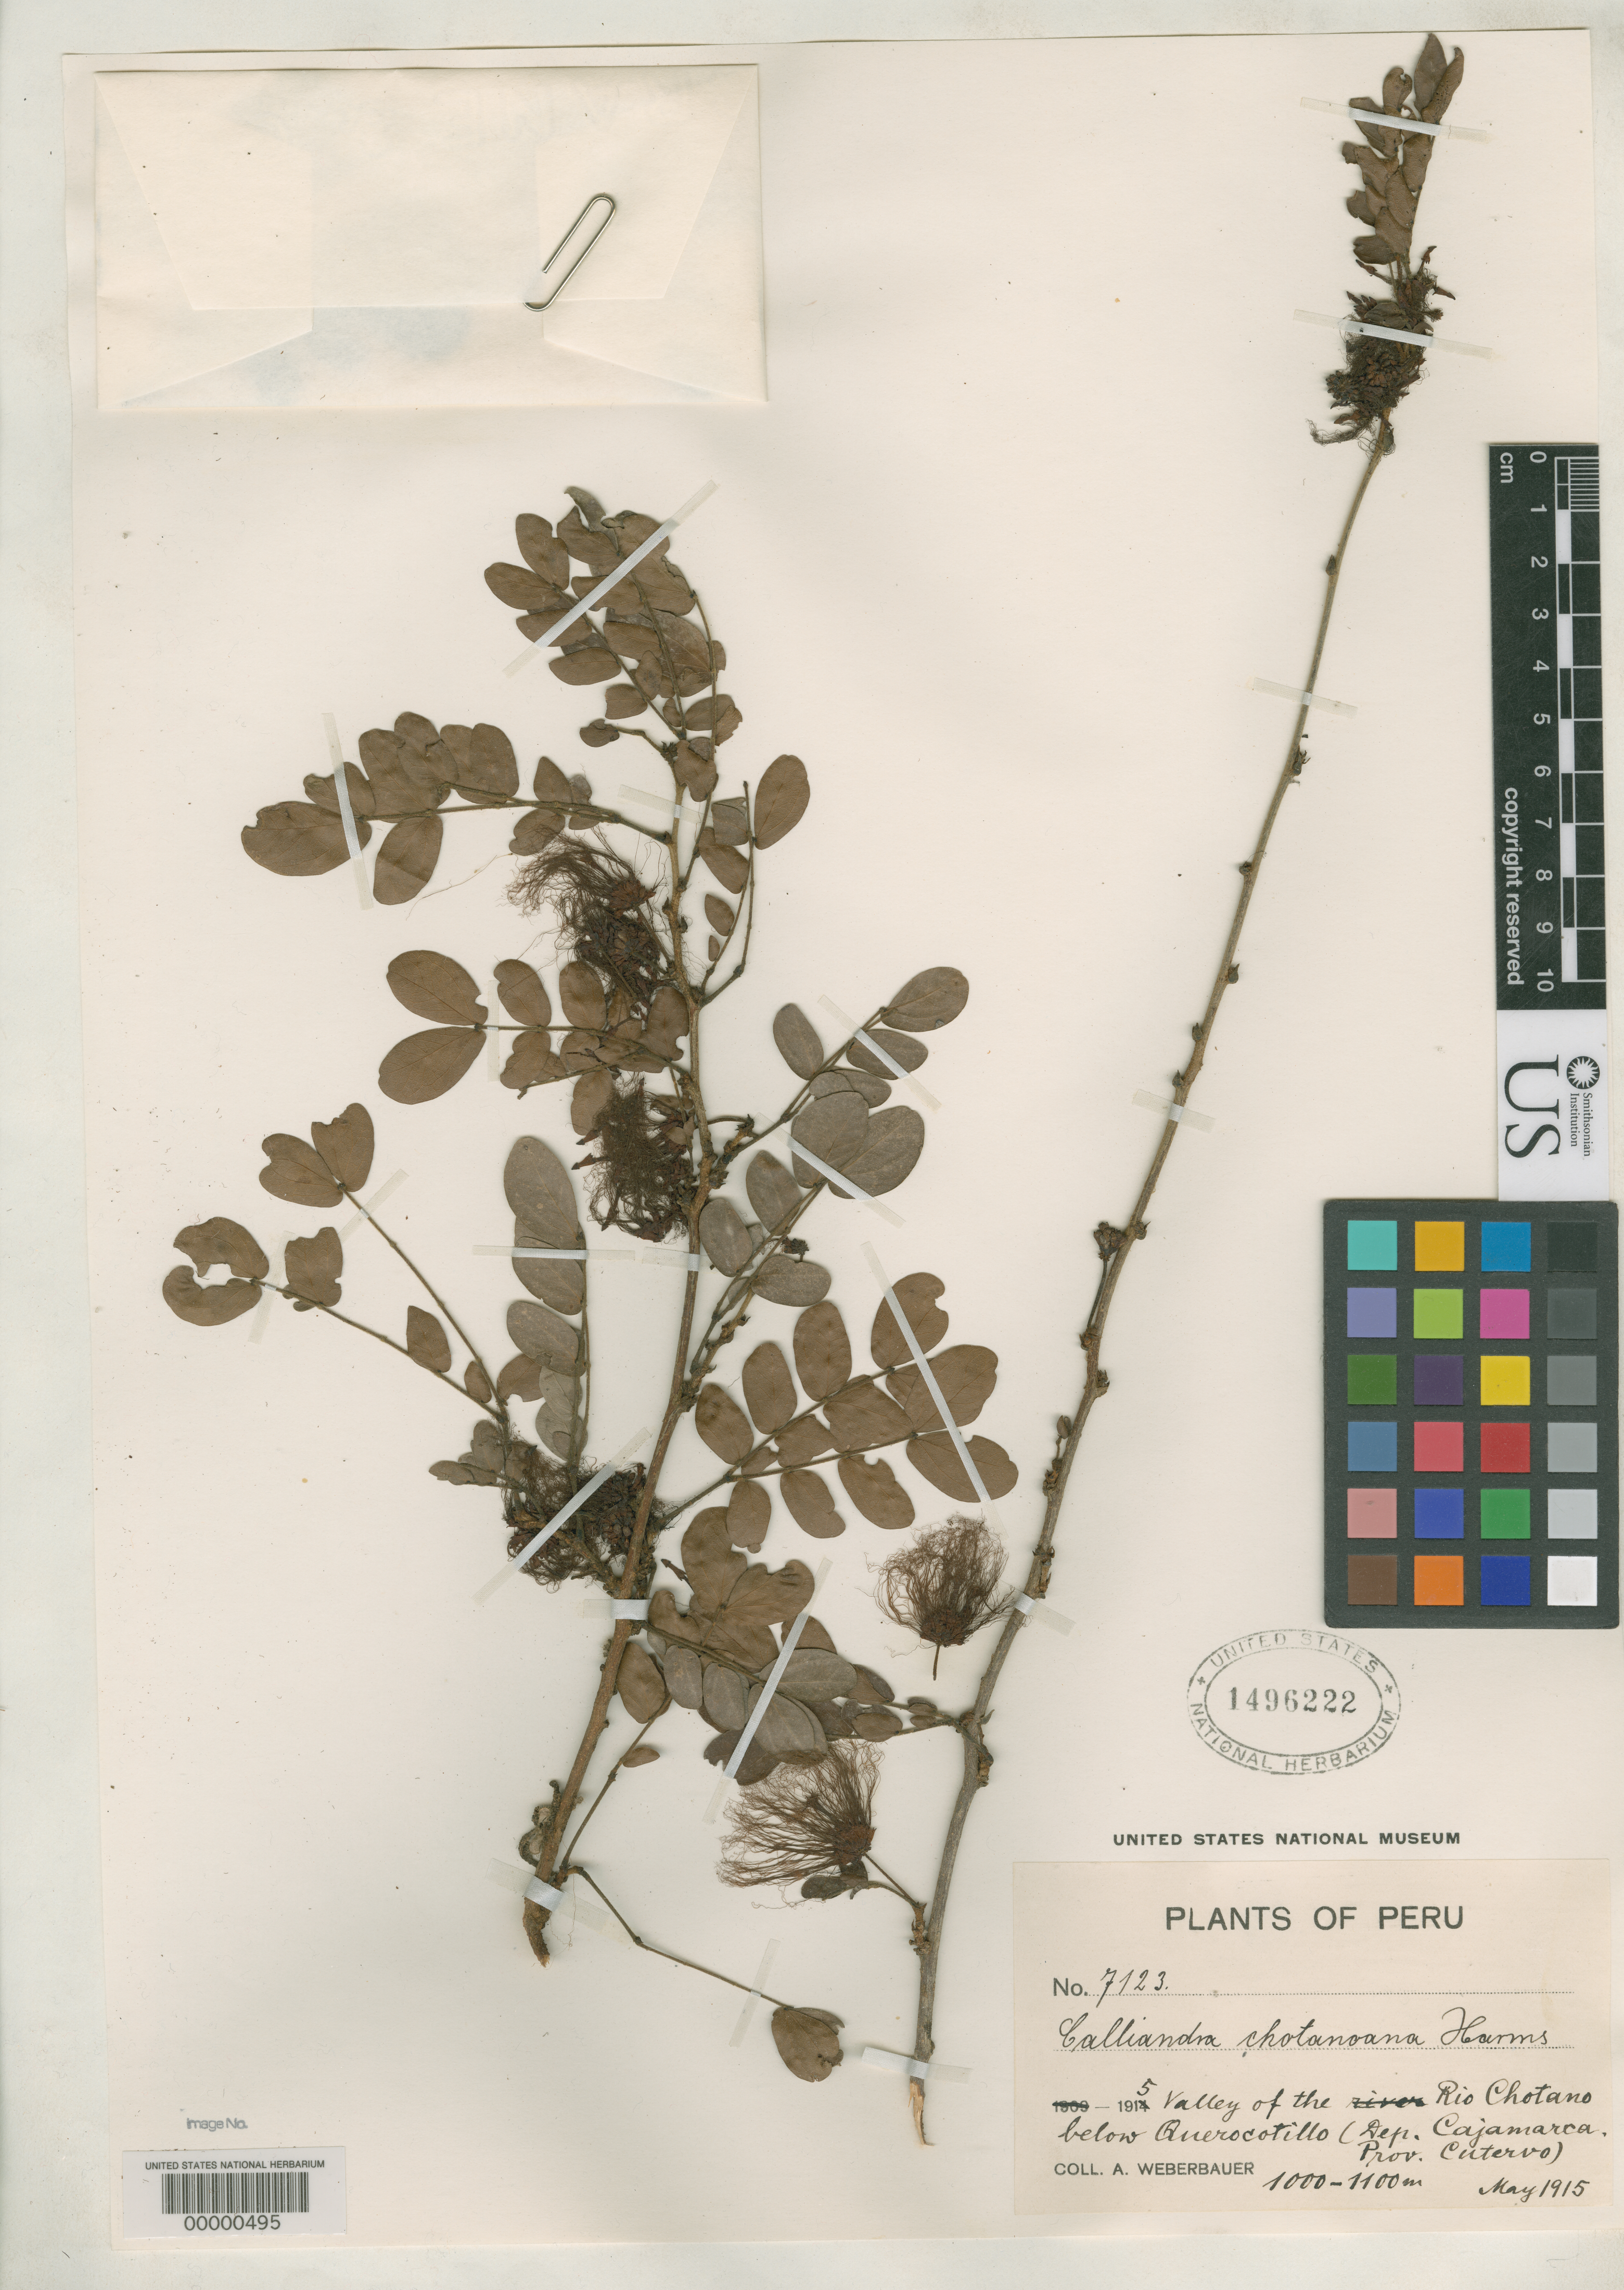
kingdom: Plantae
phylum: Tracheophyta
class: Magnoliopsida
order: Fabales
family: Fabaceae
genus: Calliandra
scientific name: Calliandra chotanoana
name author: Harms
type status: Isotype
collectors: A. Weberbauer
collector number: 7123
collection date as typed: May 1915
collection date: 1915-05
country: Peru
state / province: Cajamarca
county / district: Cutervo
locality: Río Chotano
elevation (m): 1000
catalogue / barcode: US 1496222